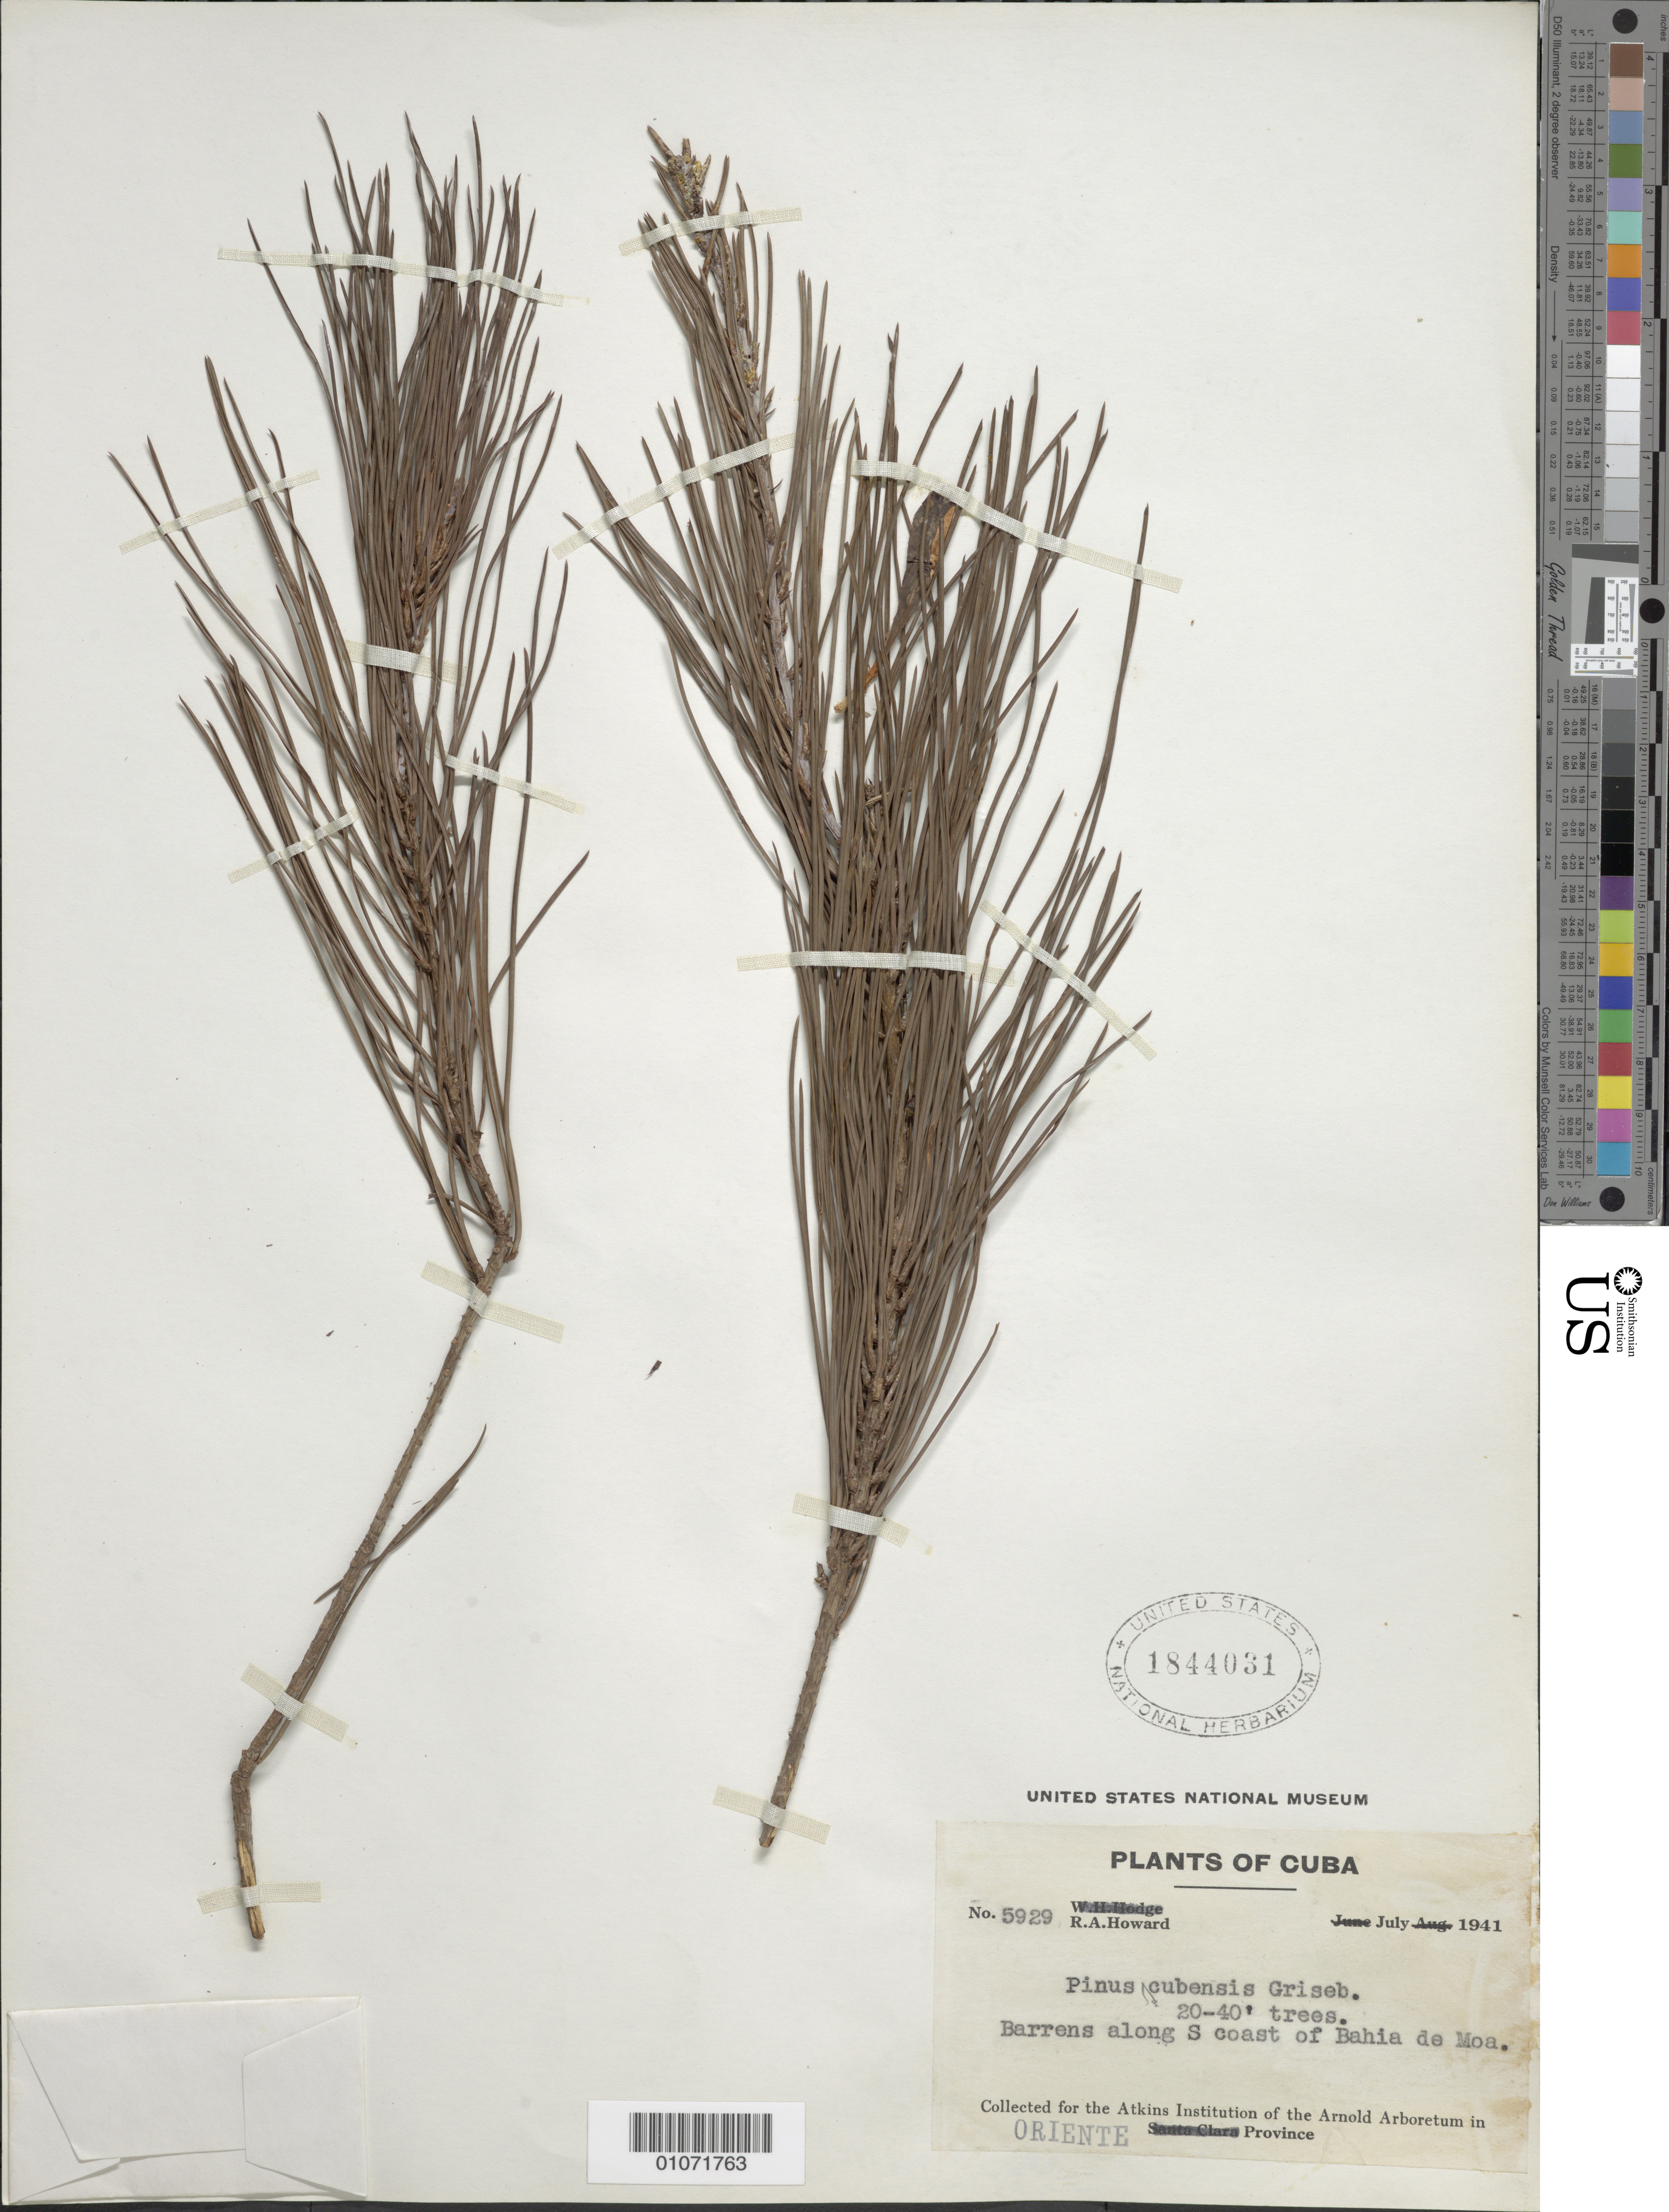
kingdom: Plantae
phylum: Tracheophyta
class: Pinopsida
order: Pinales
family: Pinaceae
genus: Pinus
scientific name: Pinus cubensis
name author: Griseb.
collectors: R. A. Howard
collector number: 5929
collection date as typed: Jul 1941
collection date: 1941-07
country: Cuba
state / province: Holguín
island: Cuba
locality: Barrens along S coast of Bahia de Moa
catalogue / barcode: US 1844031